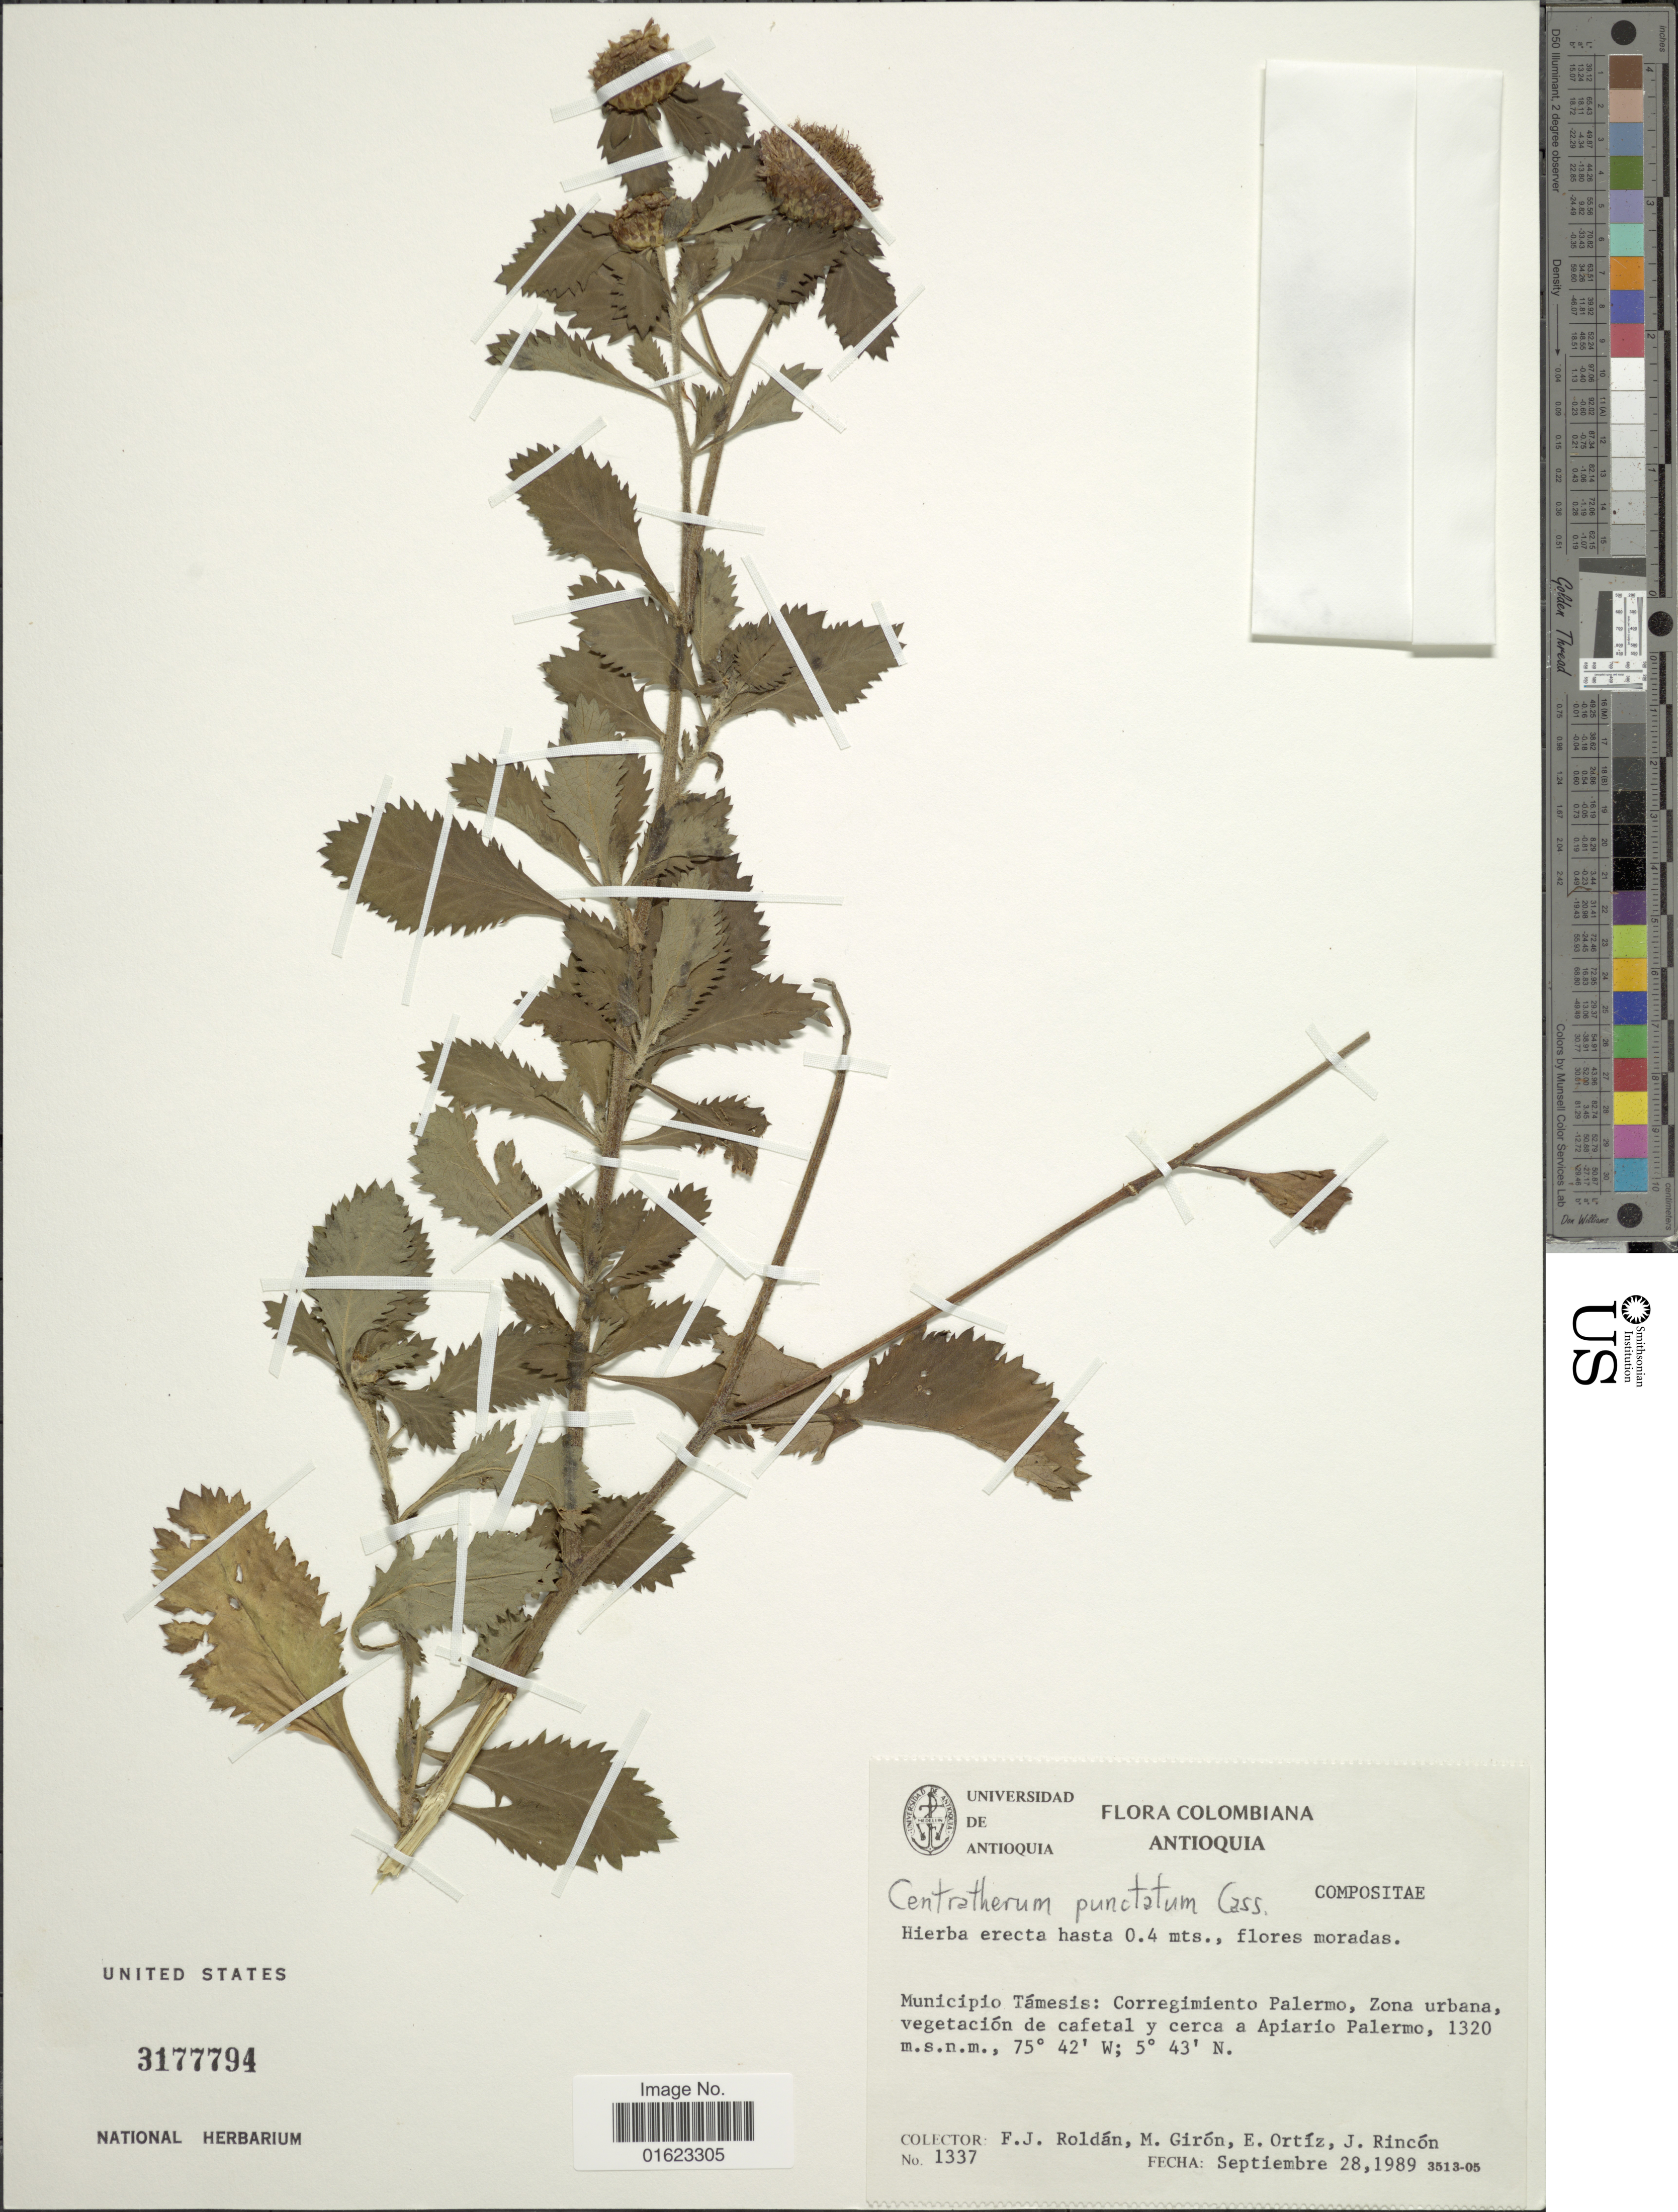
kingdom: Plantae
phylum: Tracheophyta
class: Magnoliopsida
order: Asterales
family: Asteraceae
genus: Centratherum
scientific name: Centratherum punctatum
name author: Cass.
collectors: F. J. Roldán, M. Girón, E. Ortíz & J. Rincón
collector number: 1337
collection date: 1989-09-28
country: Colombia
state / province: Antioquia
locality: Colombiana, Antioquia. Municipio Tamesis: Corregimiento Palermo.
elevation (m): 1320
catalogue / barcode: US 3177794